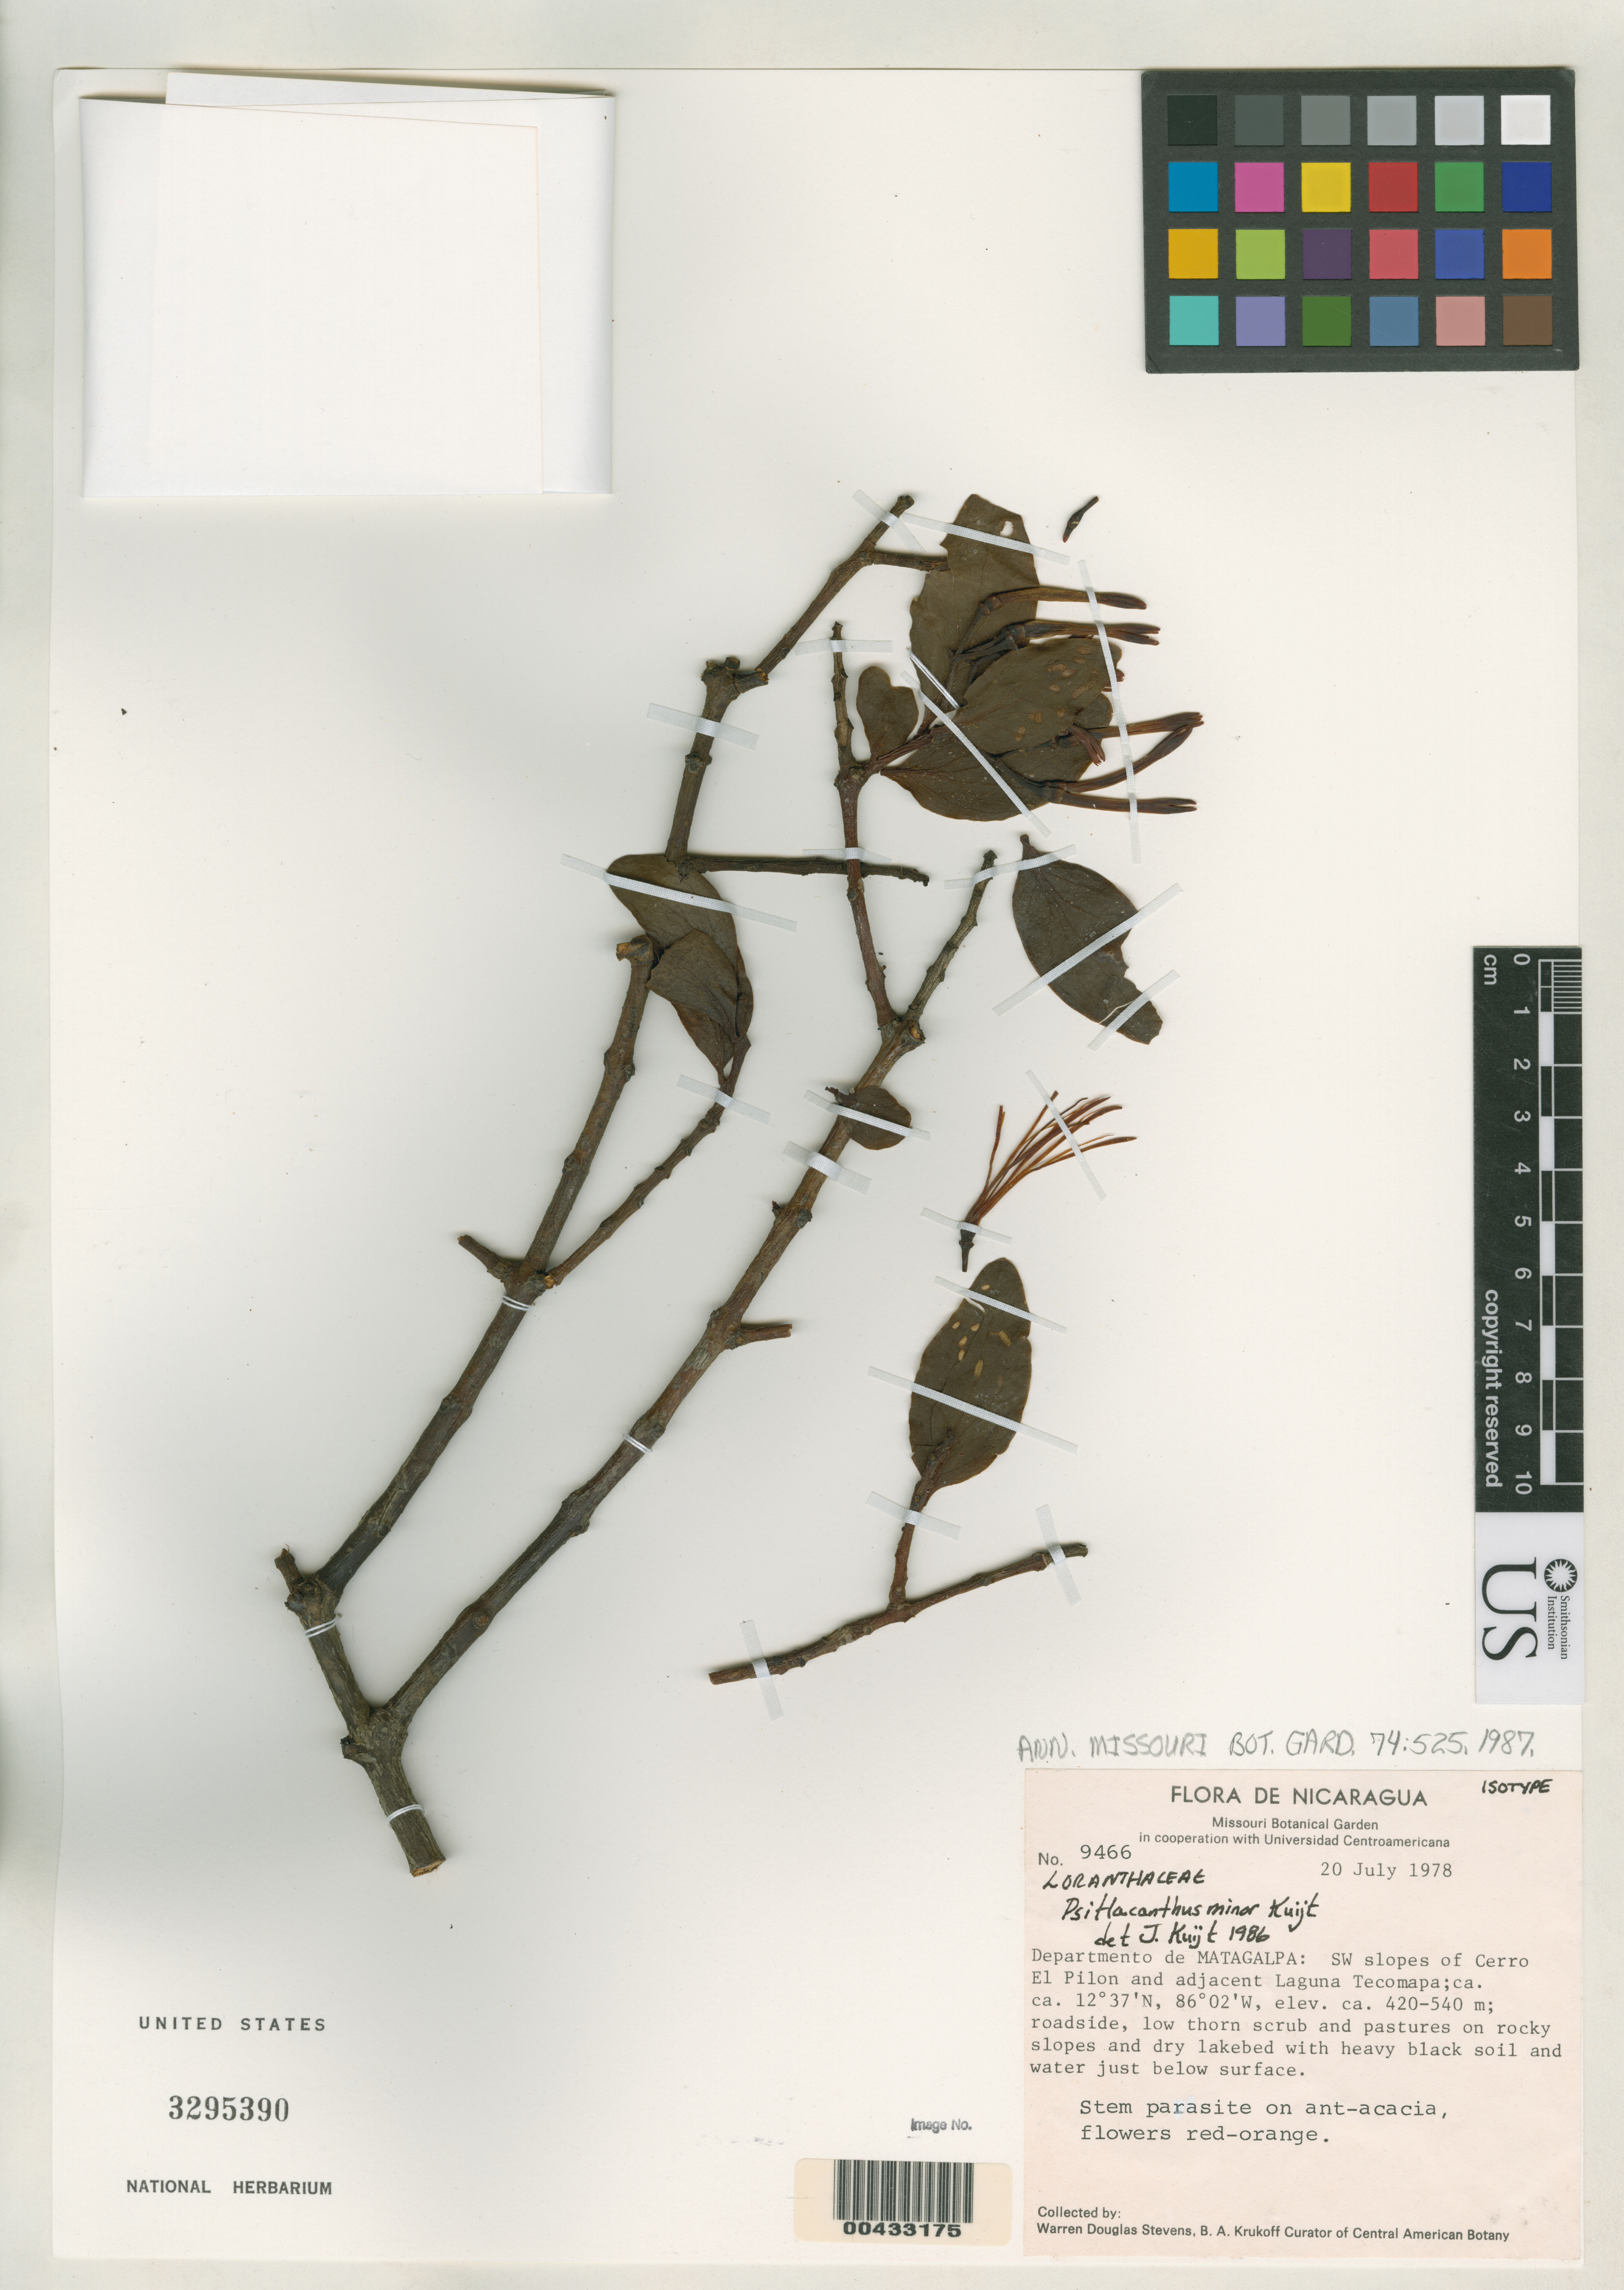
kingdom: Plantae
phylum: Tracheophyta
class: Magnoliopsida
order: Santalales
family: Loranthaceae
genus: Psittacanthus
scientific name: Psittacanthus minor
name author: Kuijt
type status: Isotype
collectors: W. D. Stevens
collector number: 9466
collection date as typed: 20 Jul 1978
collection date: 1978-07-20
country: Nicaragua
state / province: Matagalpa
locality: SW slopes of Cerro El Pilon & adjacent Laguna Tecomapa.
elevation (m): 420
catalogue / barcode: US 3295390